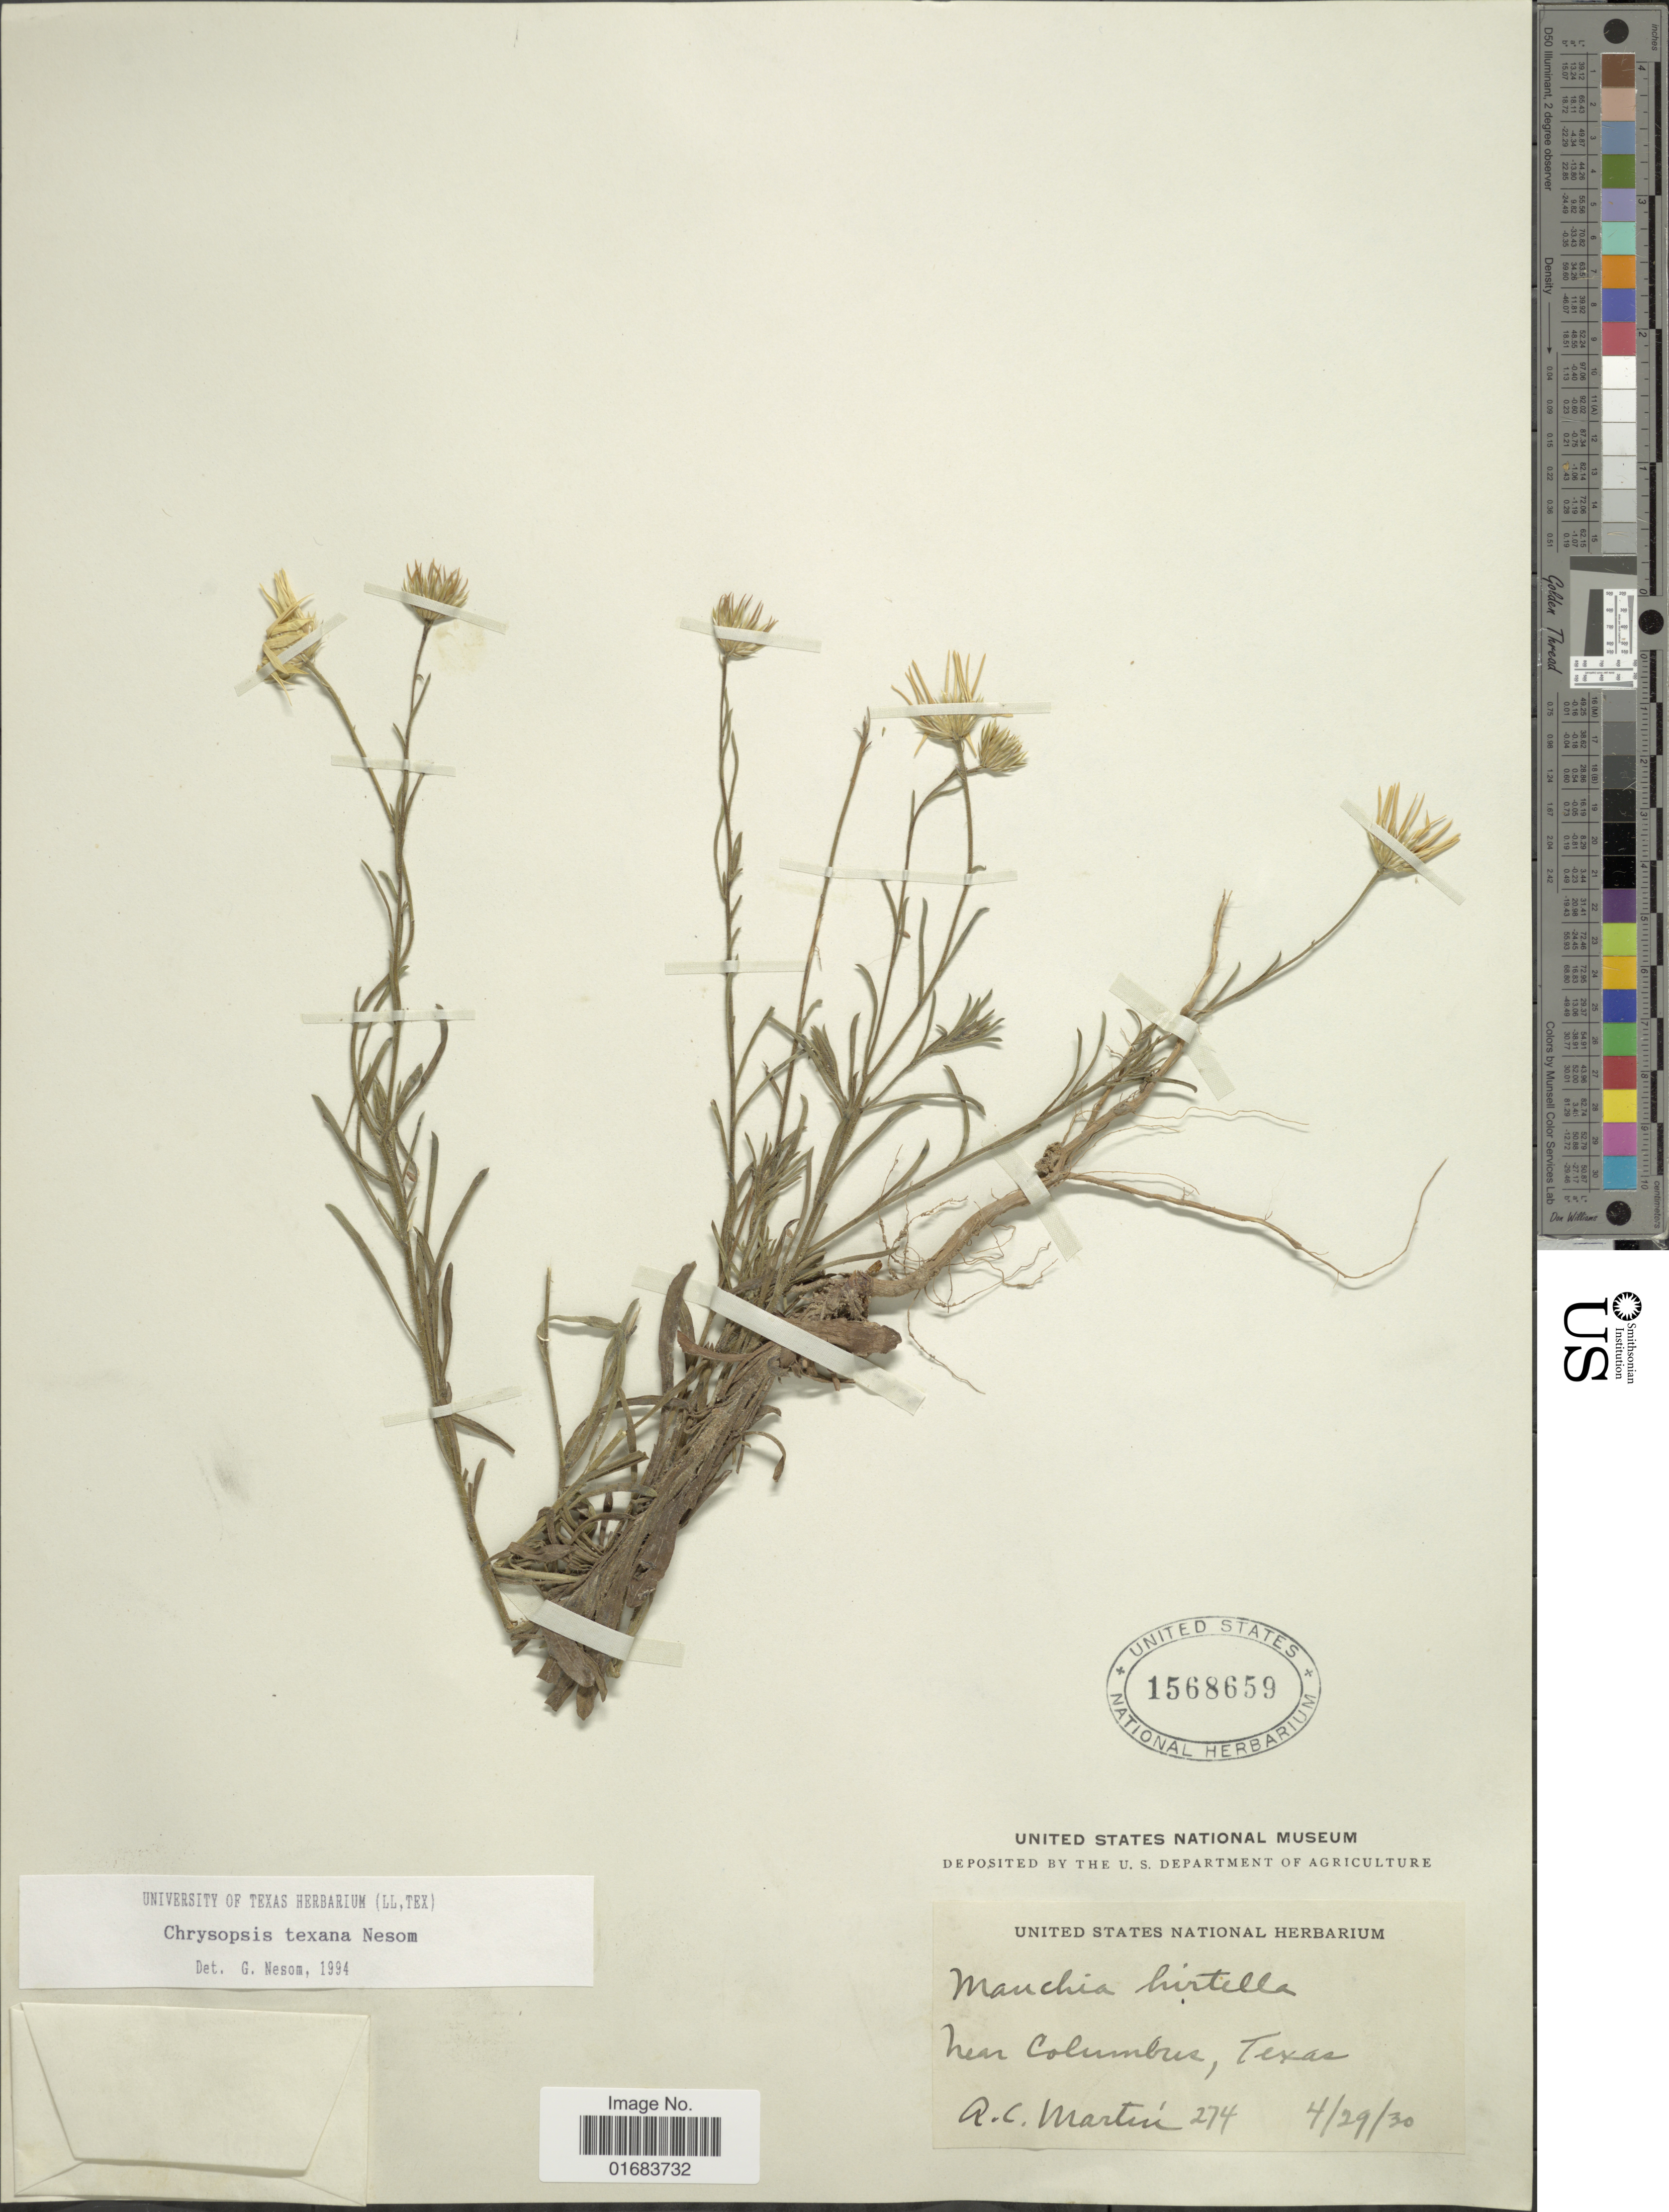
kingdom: Plantae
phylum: Tracheophyta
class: Magnoliopsida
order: Asterales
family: Asteraceae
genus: Chrysopsis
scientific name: Chrysopsis texana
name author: G.L. Nesom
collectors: R. Martin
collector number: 274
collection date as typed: Transcribed d/m/y: 29/4/30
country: United States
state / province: Texas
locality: Near Columbus.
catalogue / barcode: US 1568659